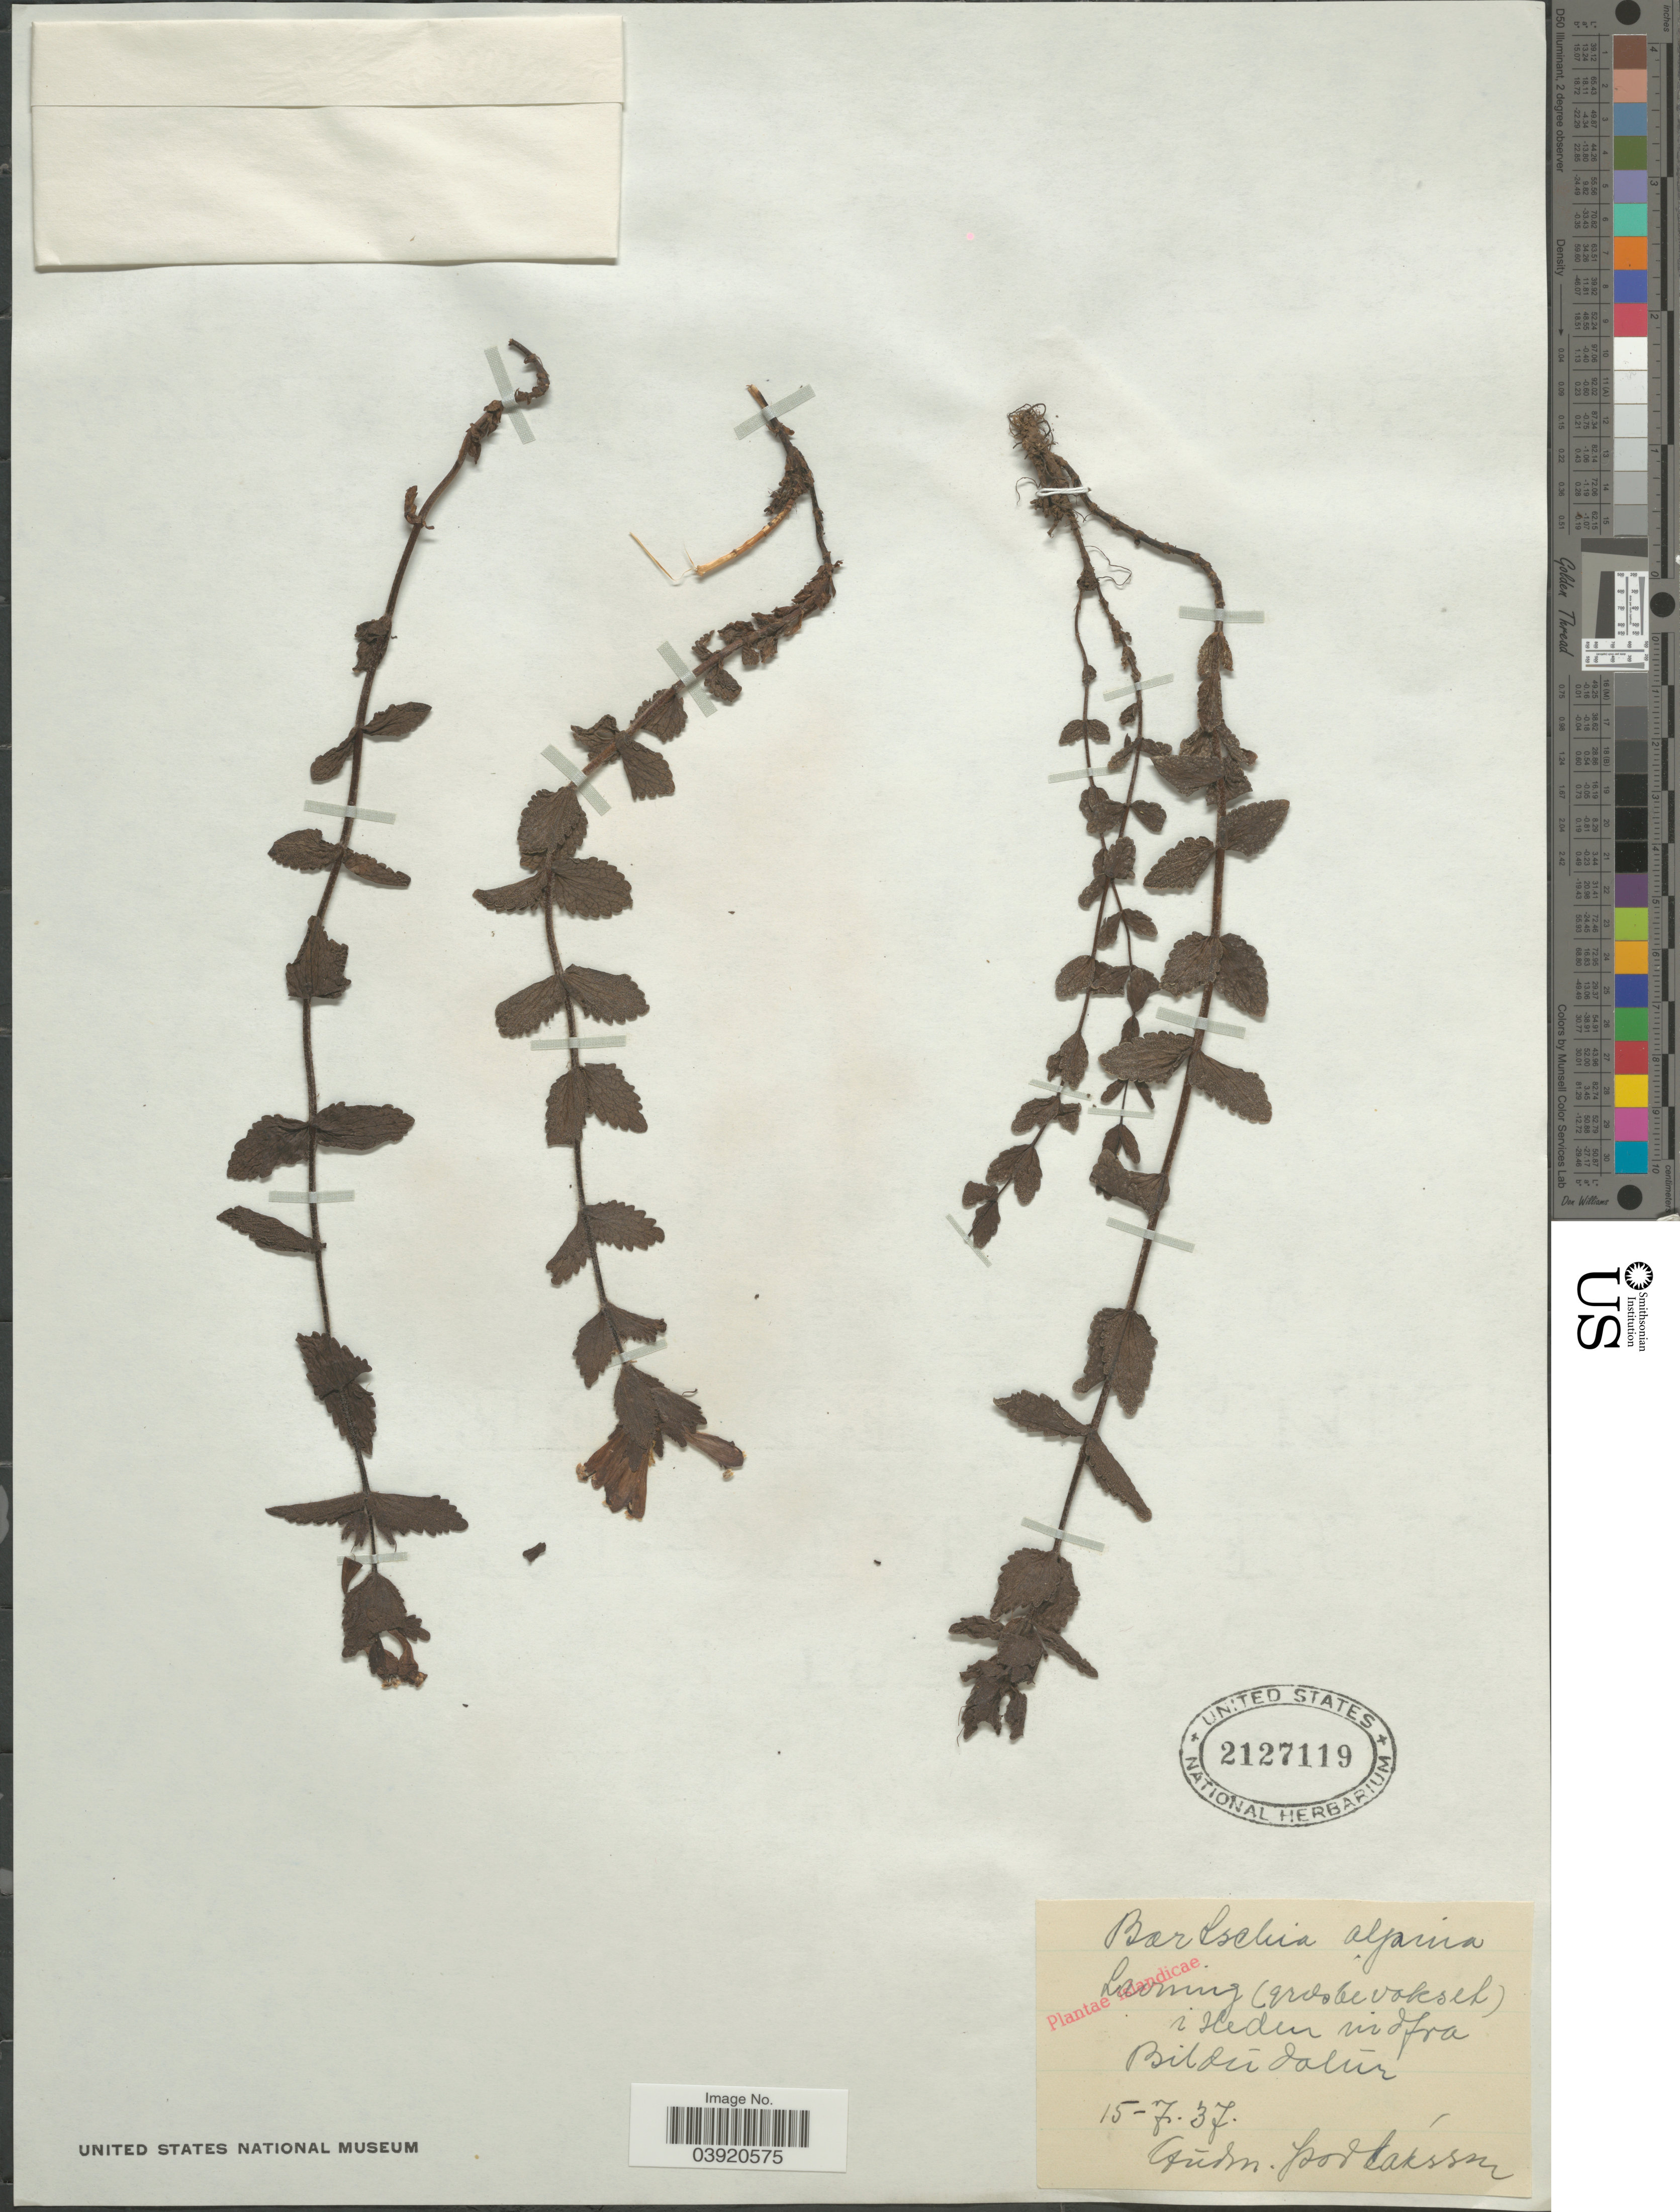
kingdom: Plantae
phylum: Tracheophyta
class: Magnoliopsida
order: Lamiales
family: Orobanchaceae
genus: Bartsia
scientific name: Bartsia alpina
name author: L.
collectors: G. Porlaksson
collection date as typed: Transcribed d/m/y: 15/7/37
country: Iceland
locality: Laoming (græsbevokset) i Heden indfra Bildudalúr.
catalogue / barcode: US 2127119